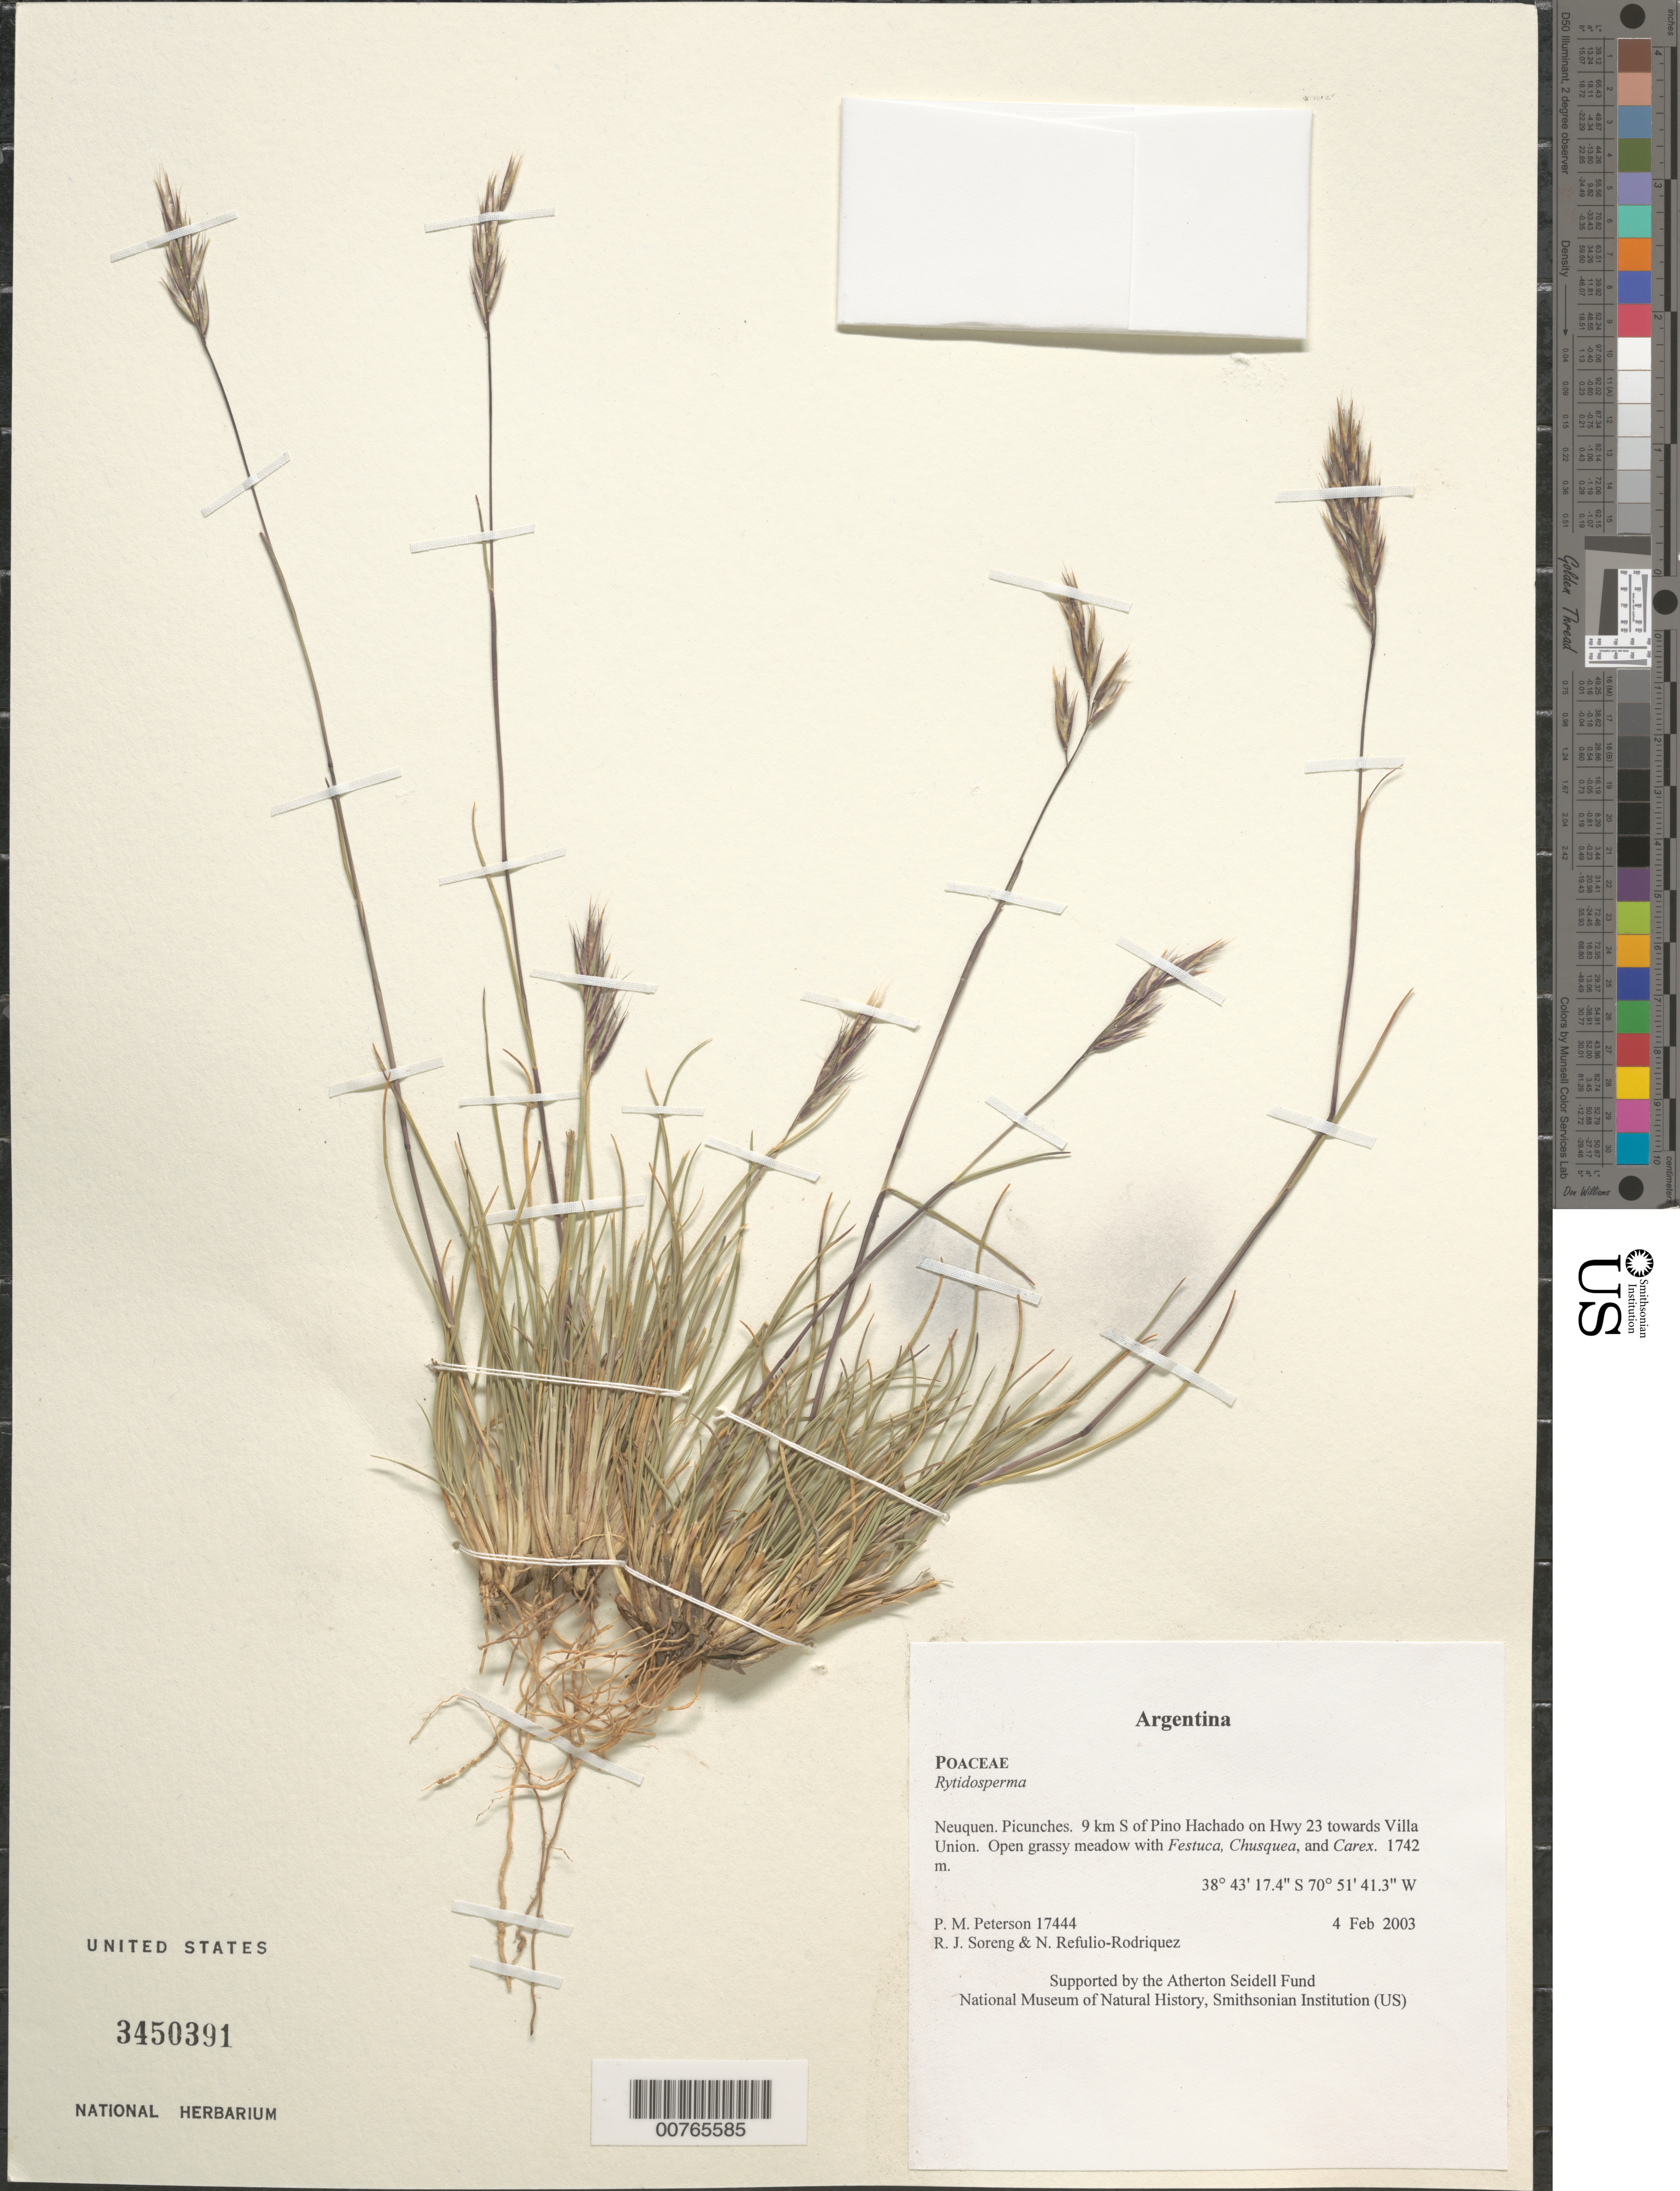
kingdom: Plantae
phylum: Tracheophyta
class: Liliopsida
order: Poales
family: Poaceae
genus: Rytidosperma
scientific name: Rytidosperma sp.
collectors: P. M. Peterson, R. J. Soreng & N. Refulio-Rodríguez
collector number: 17444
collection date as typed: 04 Feb 2003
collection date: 2003-02-04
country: Argentina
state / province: Neuquen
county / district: Picunches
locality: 9 km S of Pino Hachado on Hwy 23 towards Villa Union. Open grassy meadow with Festuca, Chusquea, and Carex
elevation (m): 1742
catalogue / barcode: US 3450391